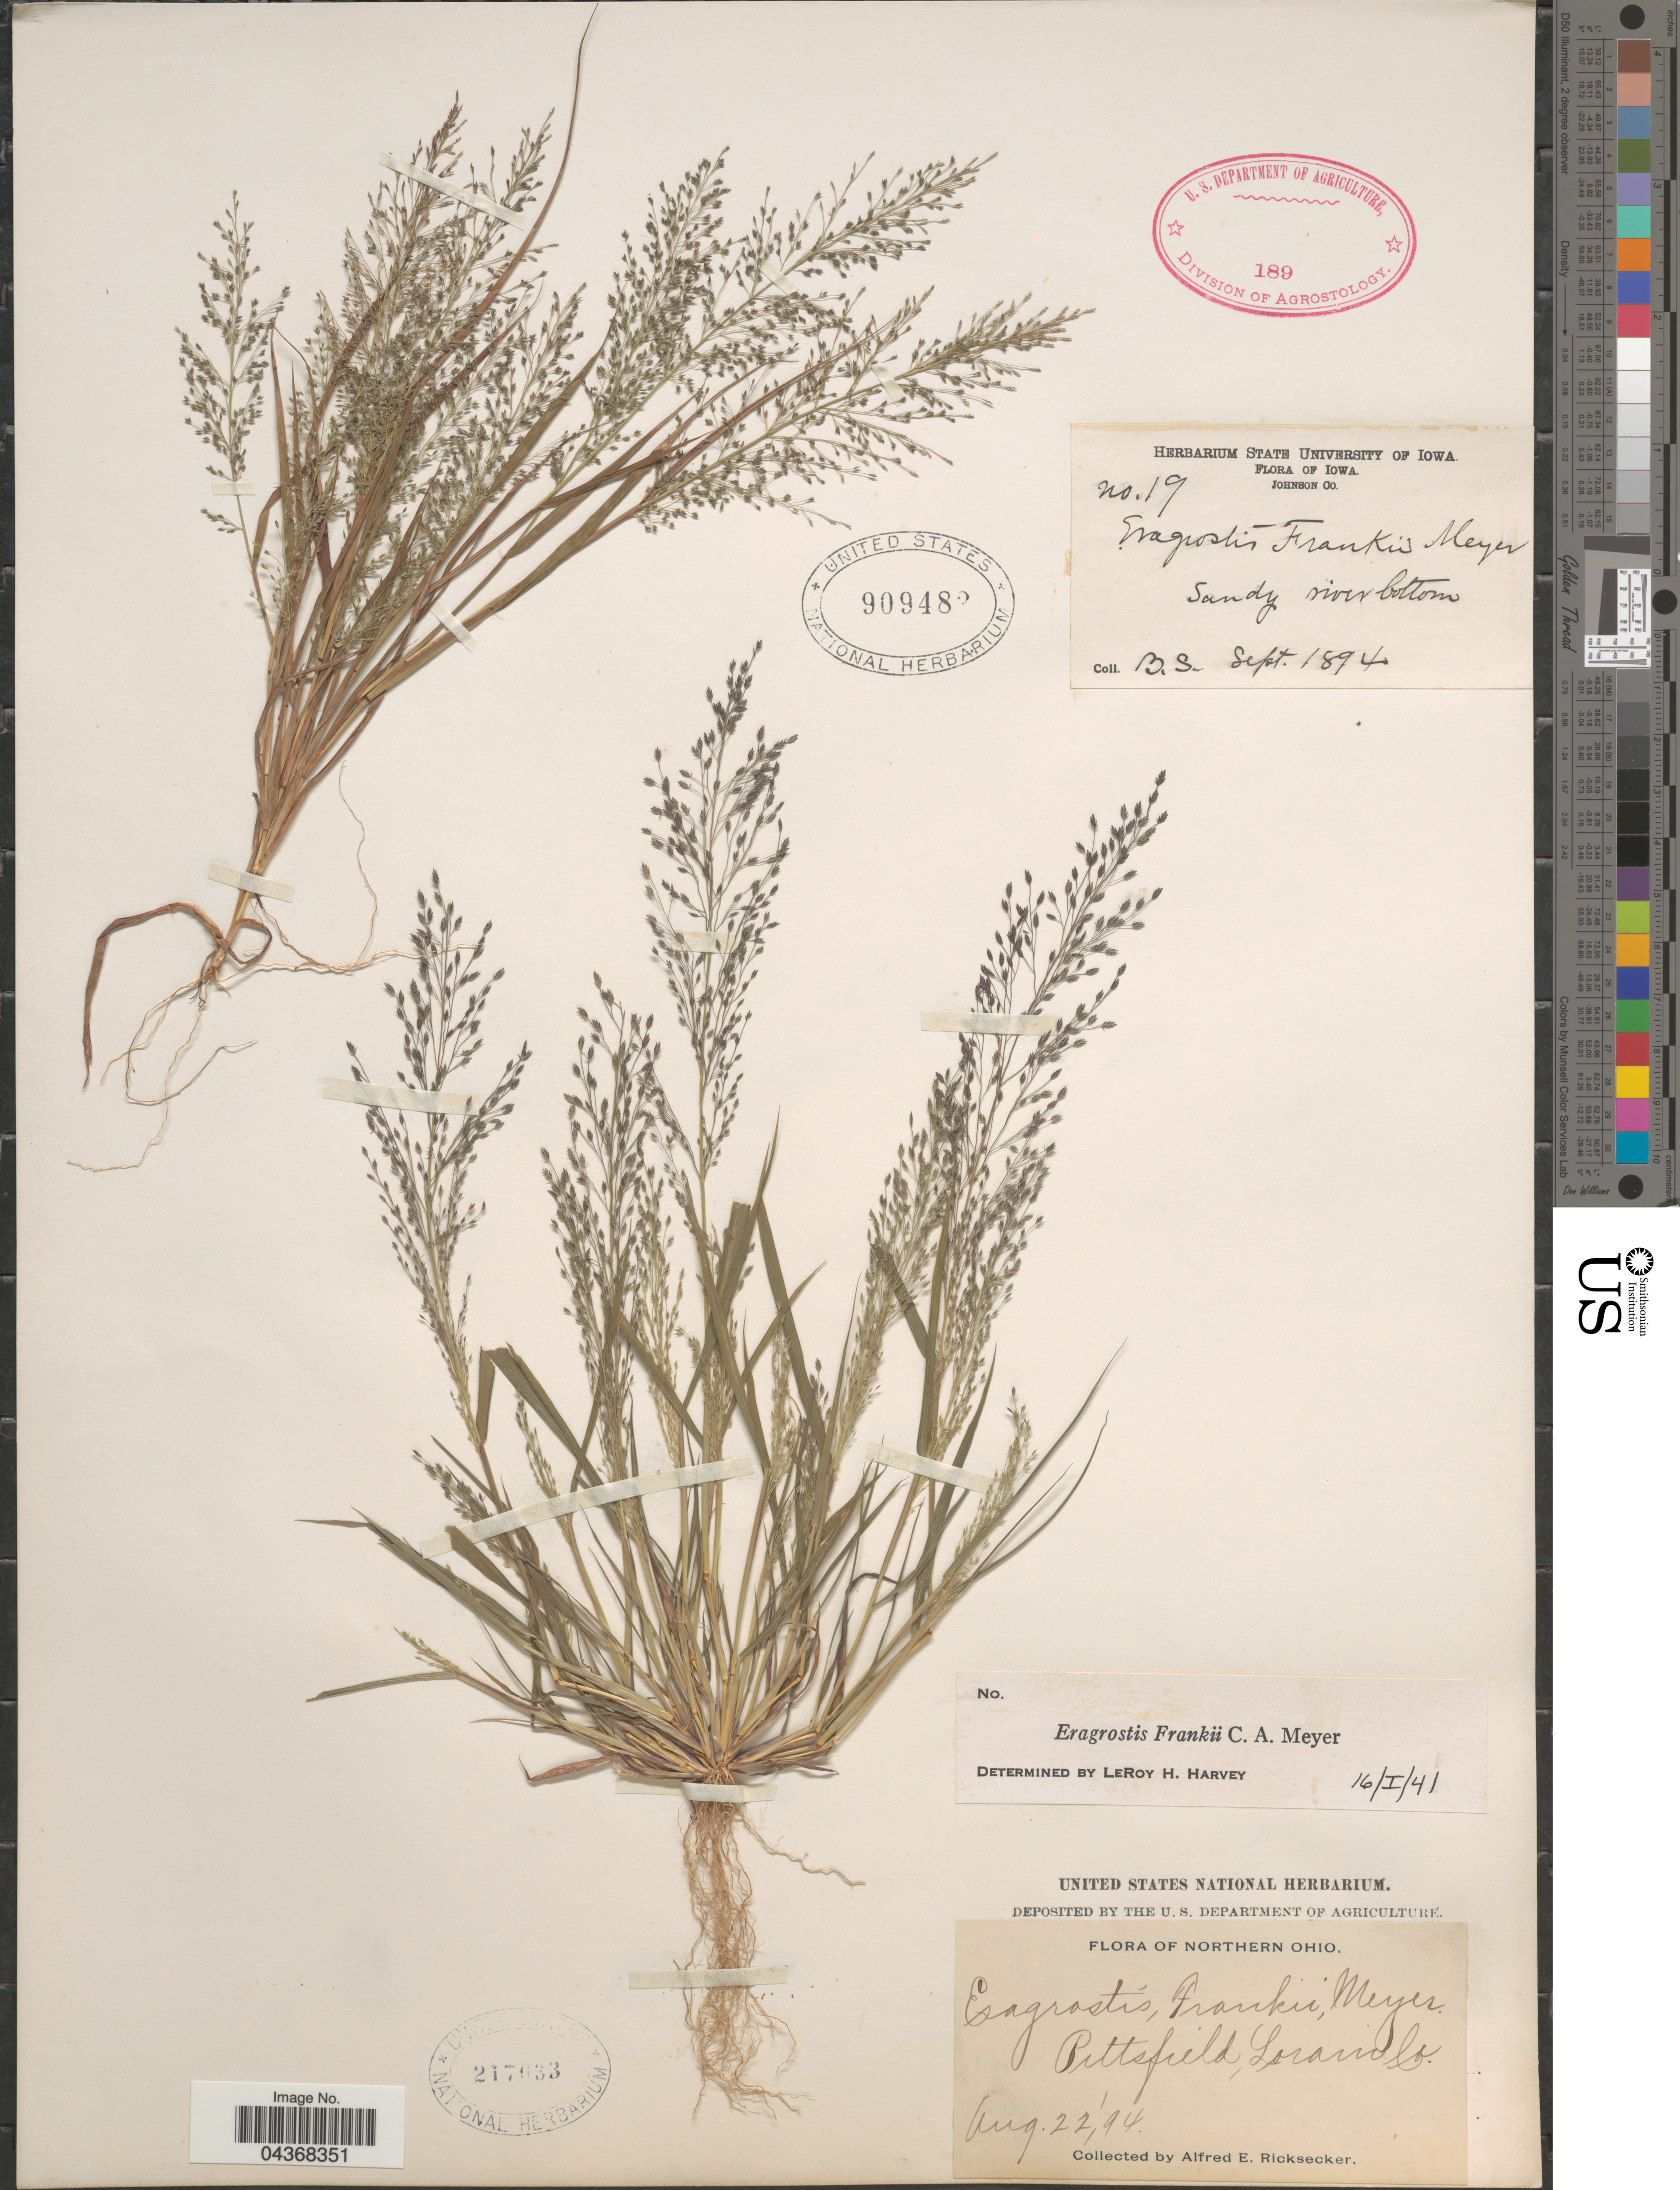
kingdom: Plantae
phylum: Tracheophyta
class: Liliopsida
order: Poales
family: Poaceae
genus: Eragrostis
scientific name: Eragrostis frankii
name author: C.A. Mey. ex Steud.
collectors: B. S.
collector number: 19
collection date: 1894-09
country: United States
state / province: Iowa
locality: Johnson Co. Sandy river bottom.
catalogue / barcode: US 909482-2